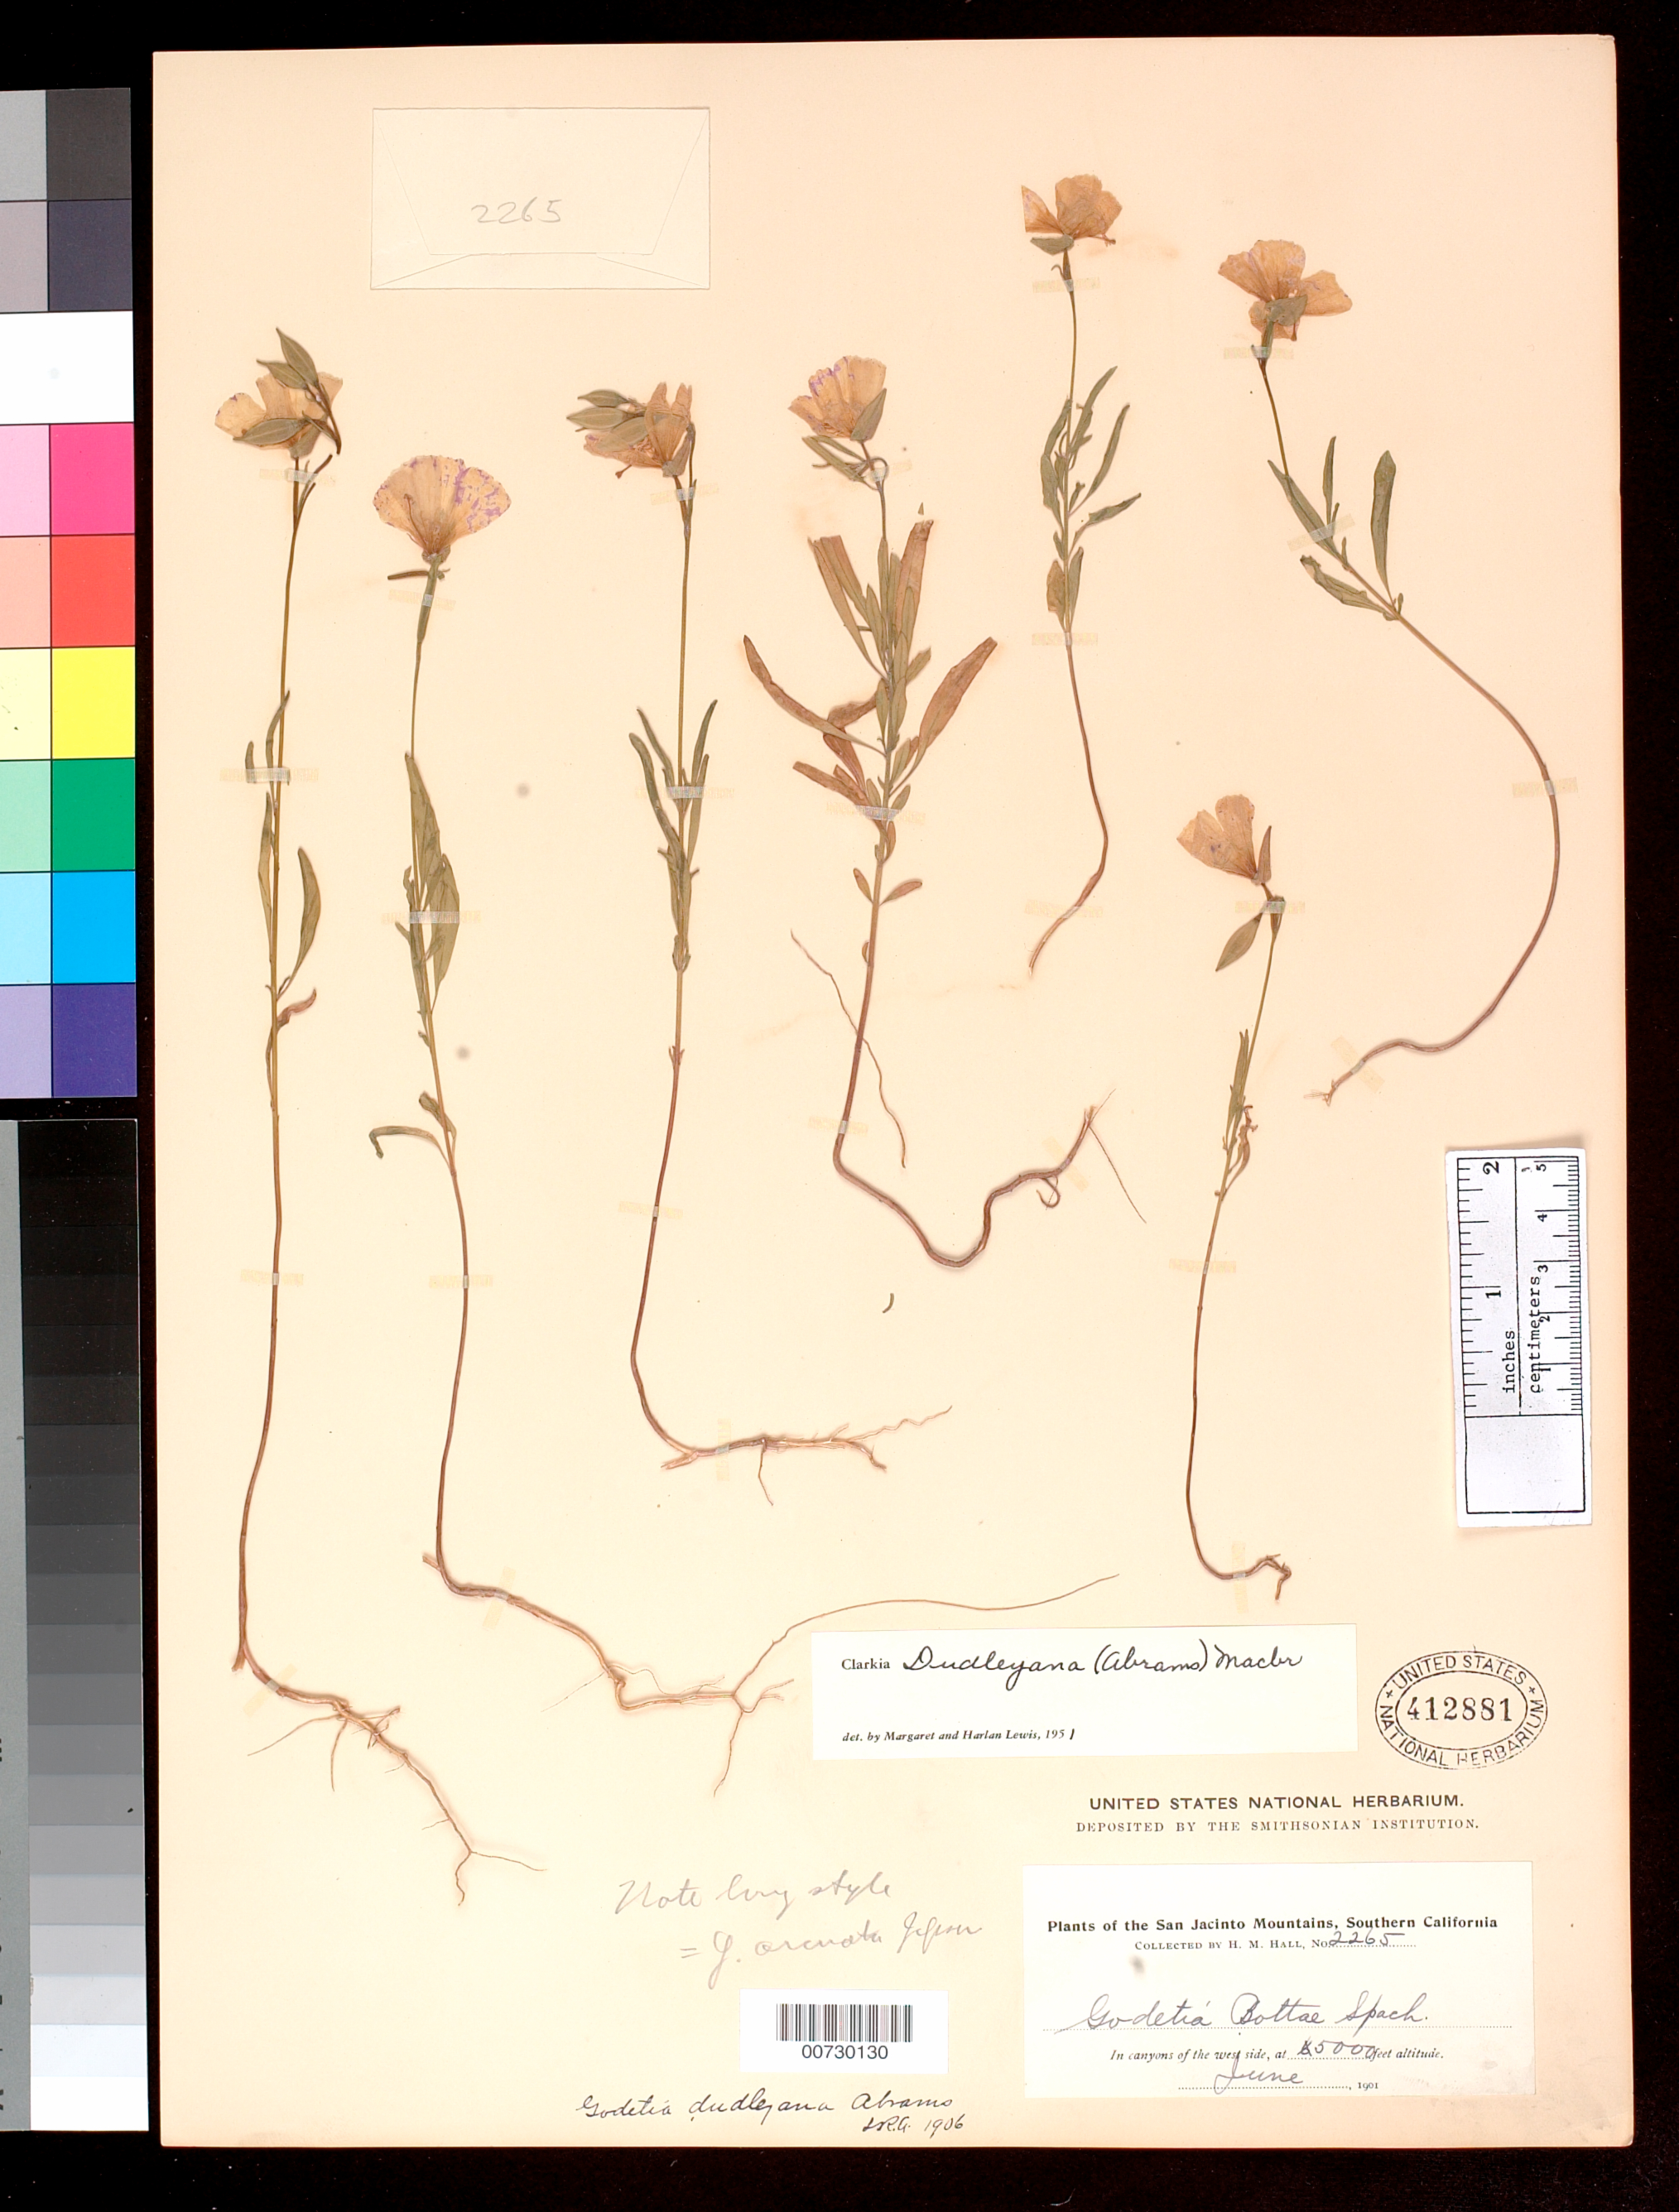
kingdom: Plantae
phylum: Tracheophyta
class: Magnoliopsida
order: Myrtales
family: Onagraceae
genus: Clarkia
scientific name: Clarkia dudleyana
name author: (Abrams) J.F. Macbr.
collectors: H. M. Hall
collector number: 2265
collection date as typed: Jun 1901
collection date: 1901-06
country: United States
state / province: California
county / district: Riverside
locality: In canyons of the west side. San Jacinto Mountains.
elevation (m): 1524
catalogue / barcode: US 412881